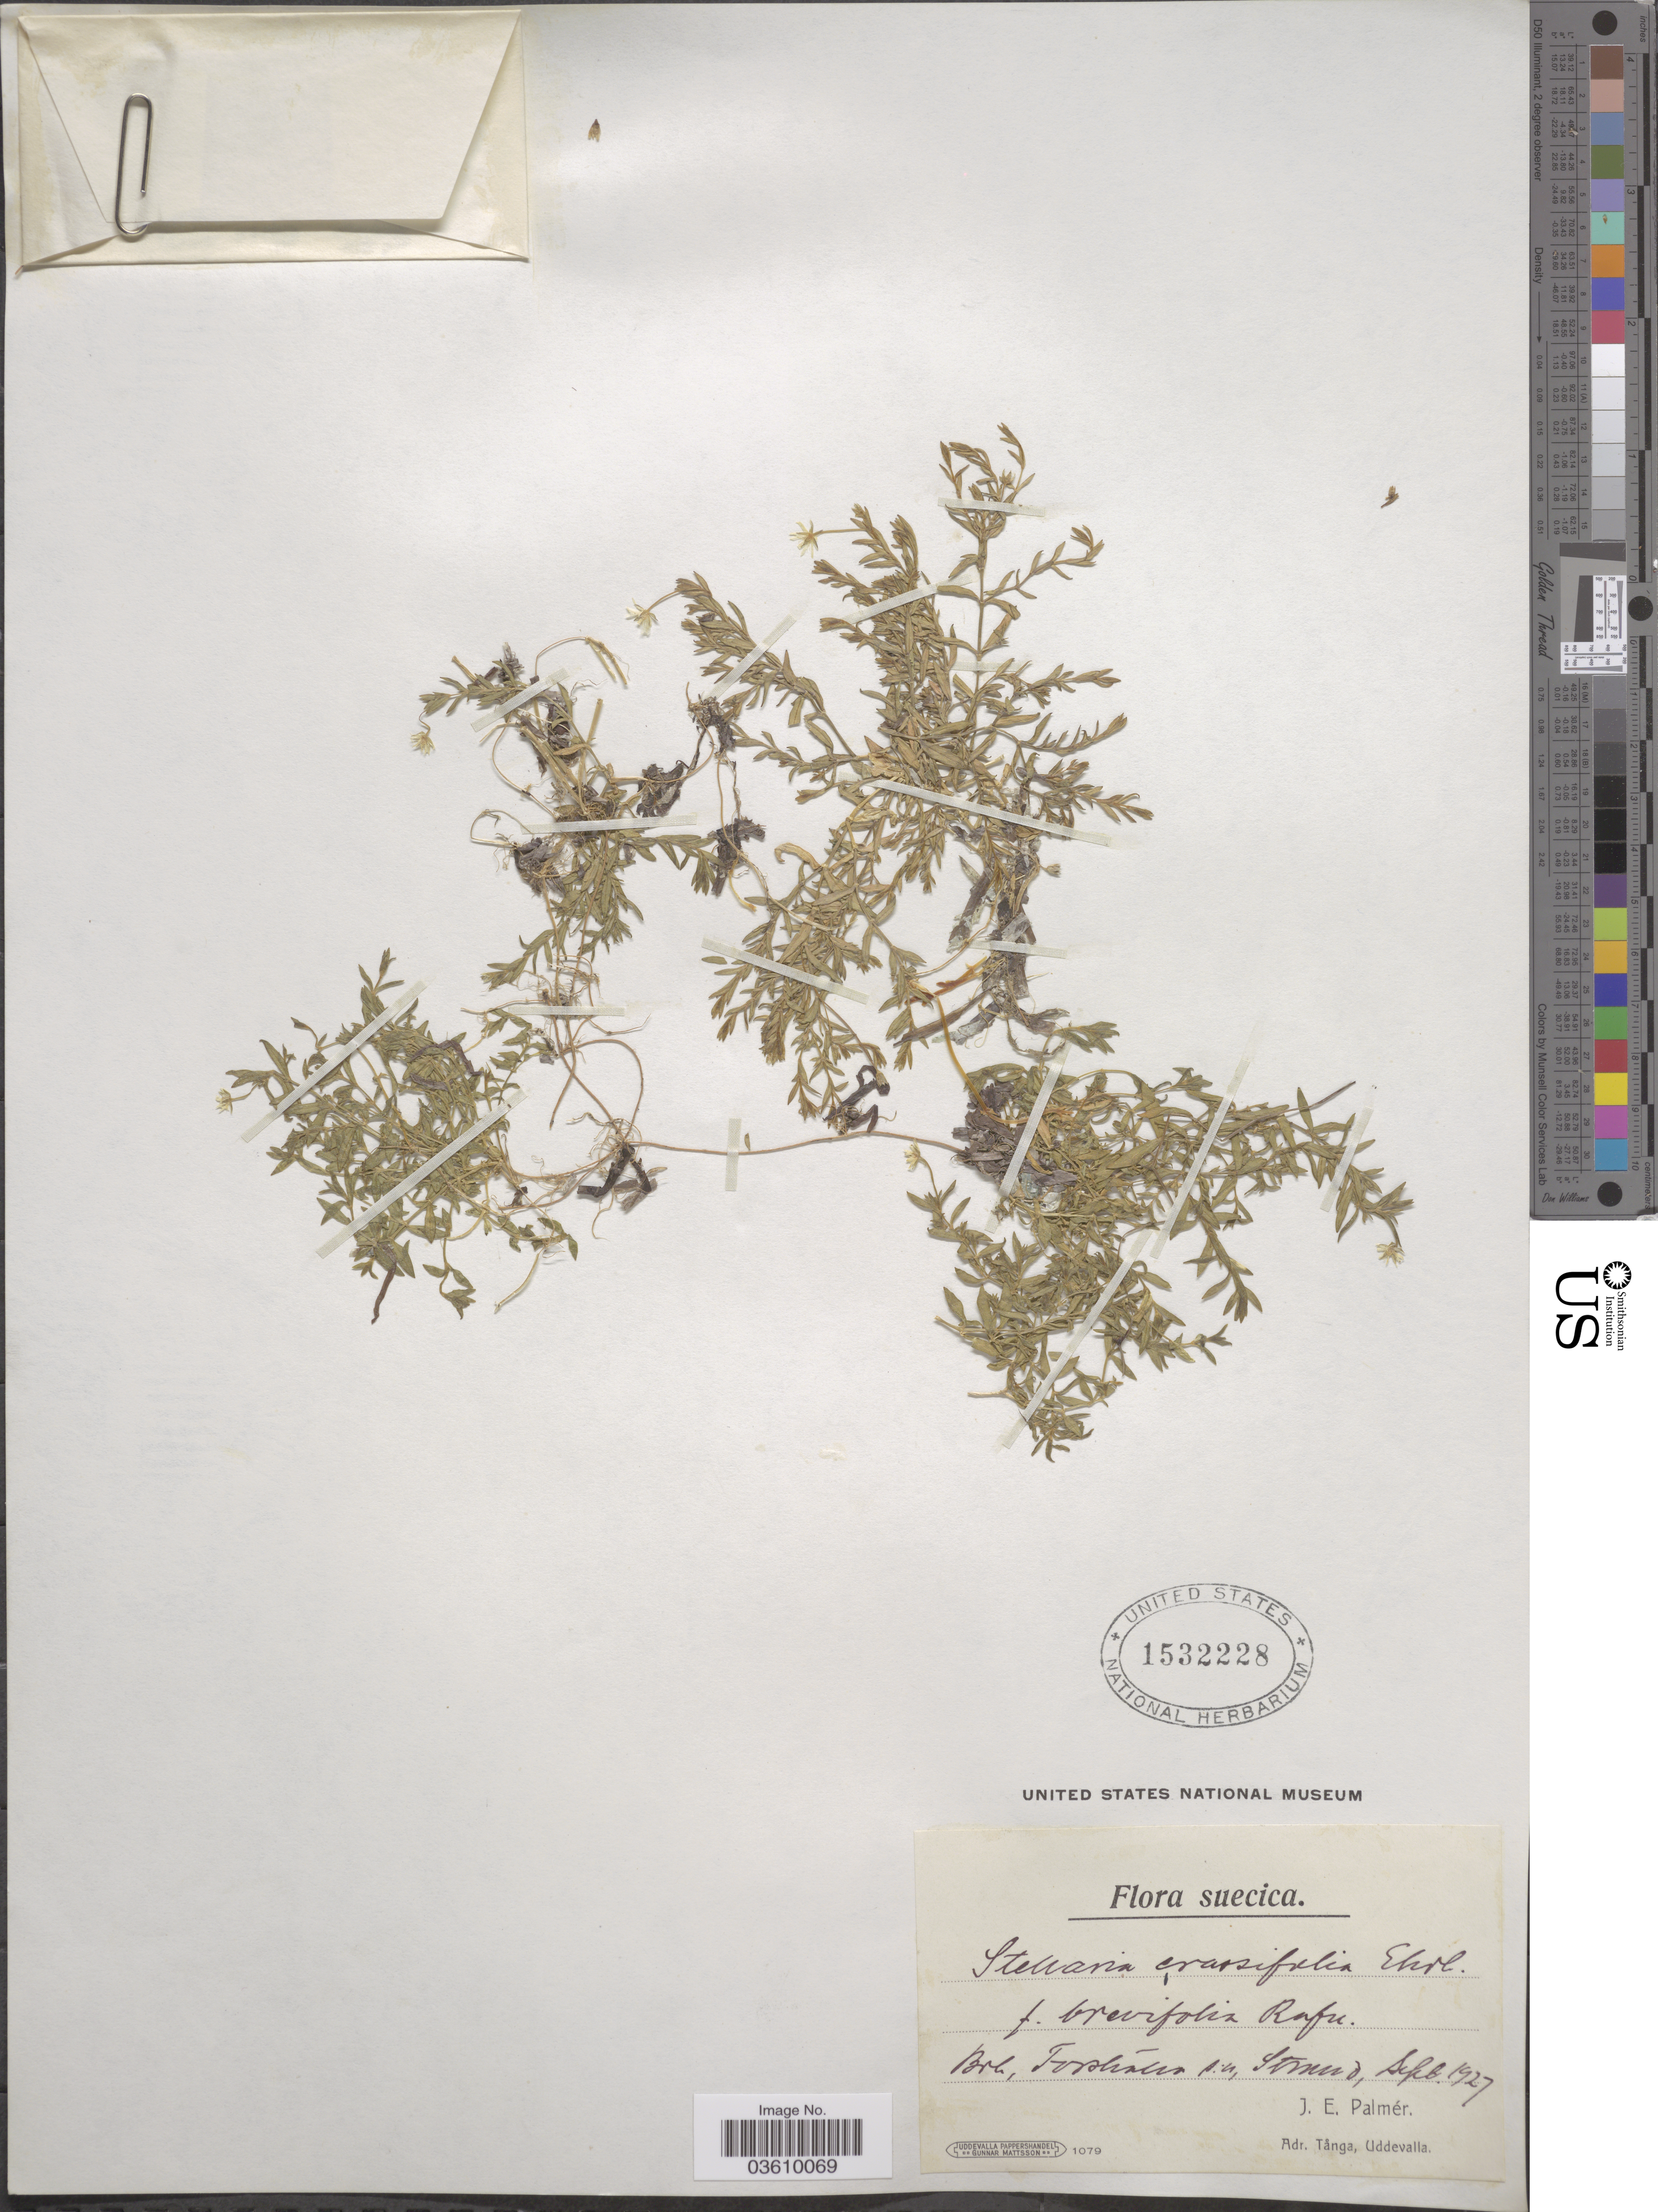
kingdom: Plantae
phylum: Tracheophyta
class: Magnoliopsida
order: Caryophyllales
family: Caryophyllaceae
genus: Stellaria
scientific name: Stellaria crassifolia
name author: Ehrh.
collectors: J. E. Palmér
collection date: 1927-09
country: Sweden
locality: Suecica. Boh, Forstralen s.n, Strom [interpreted]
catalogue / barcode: US 1532228